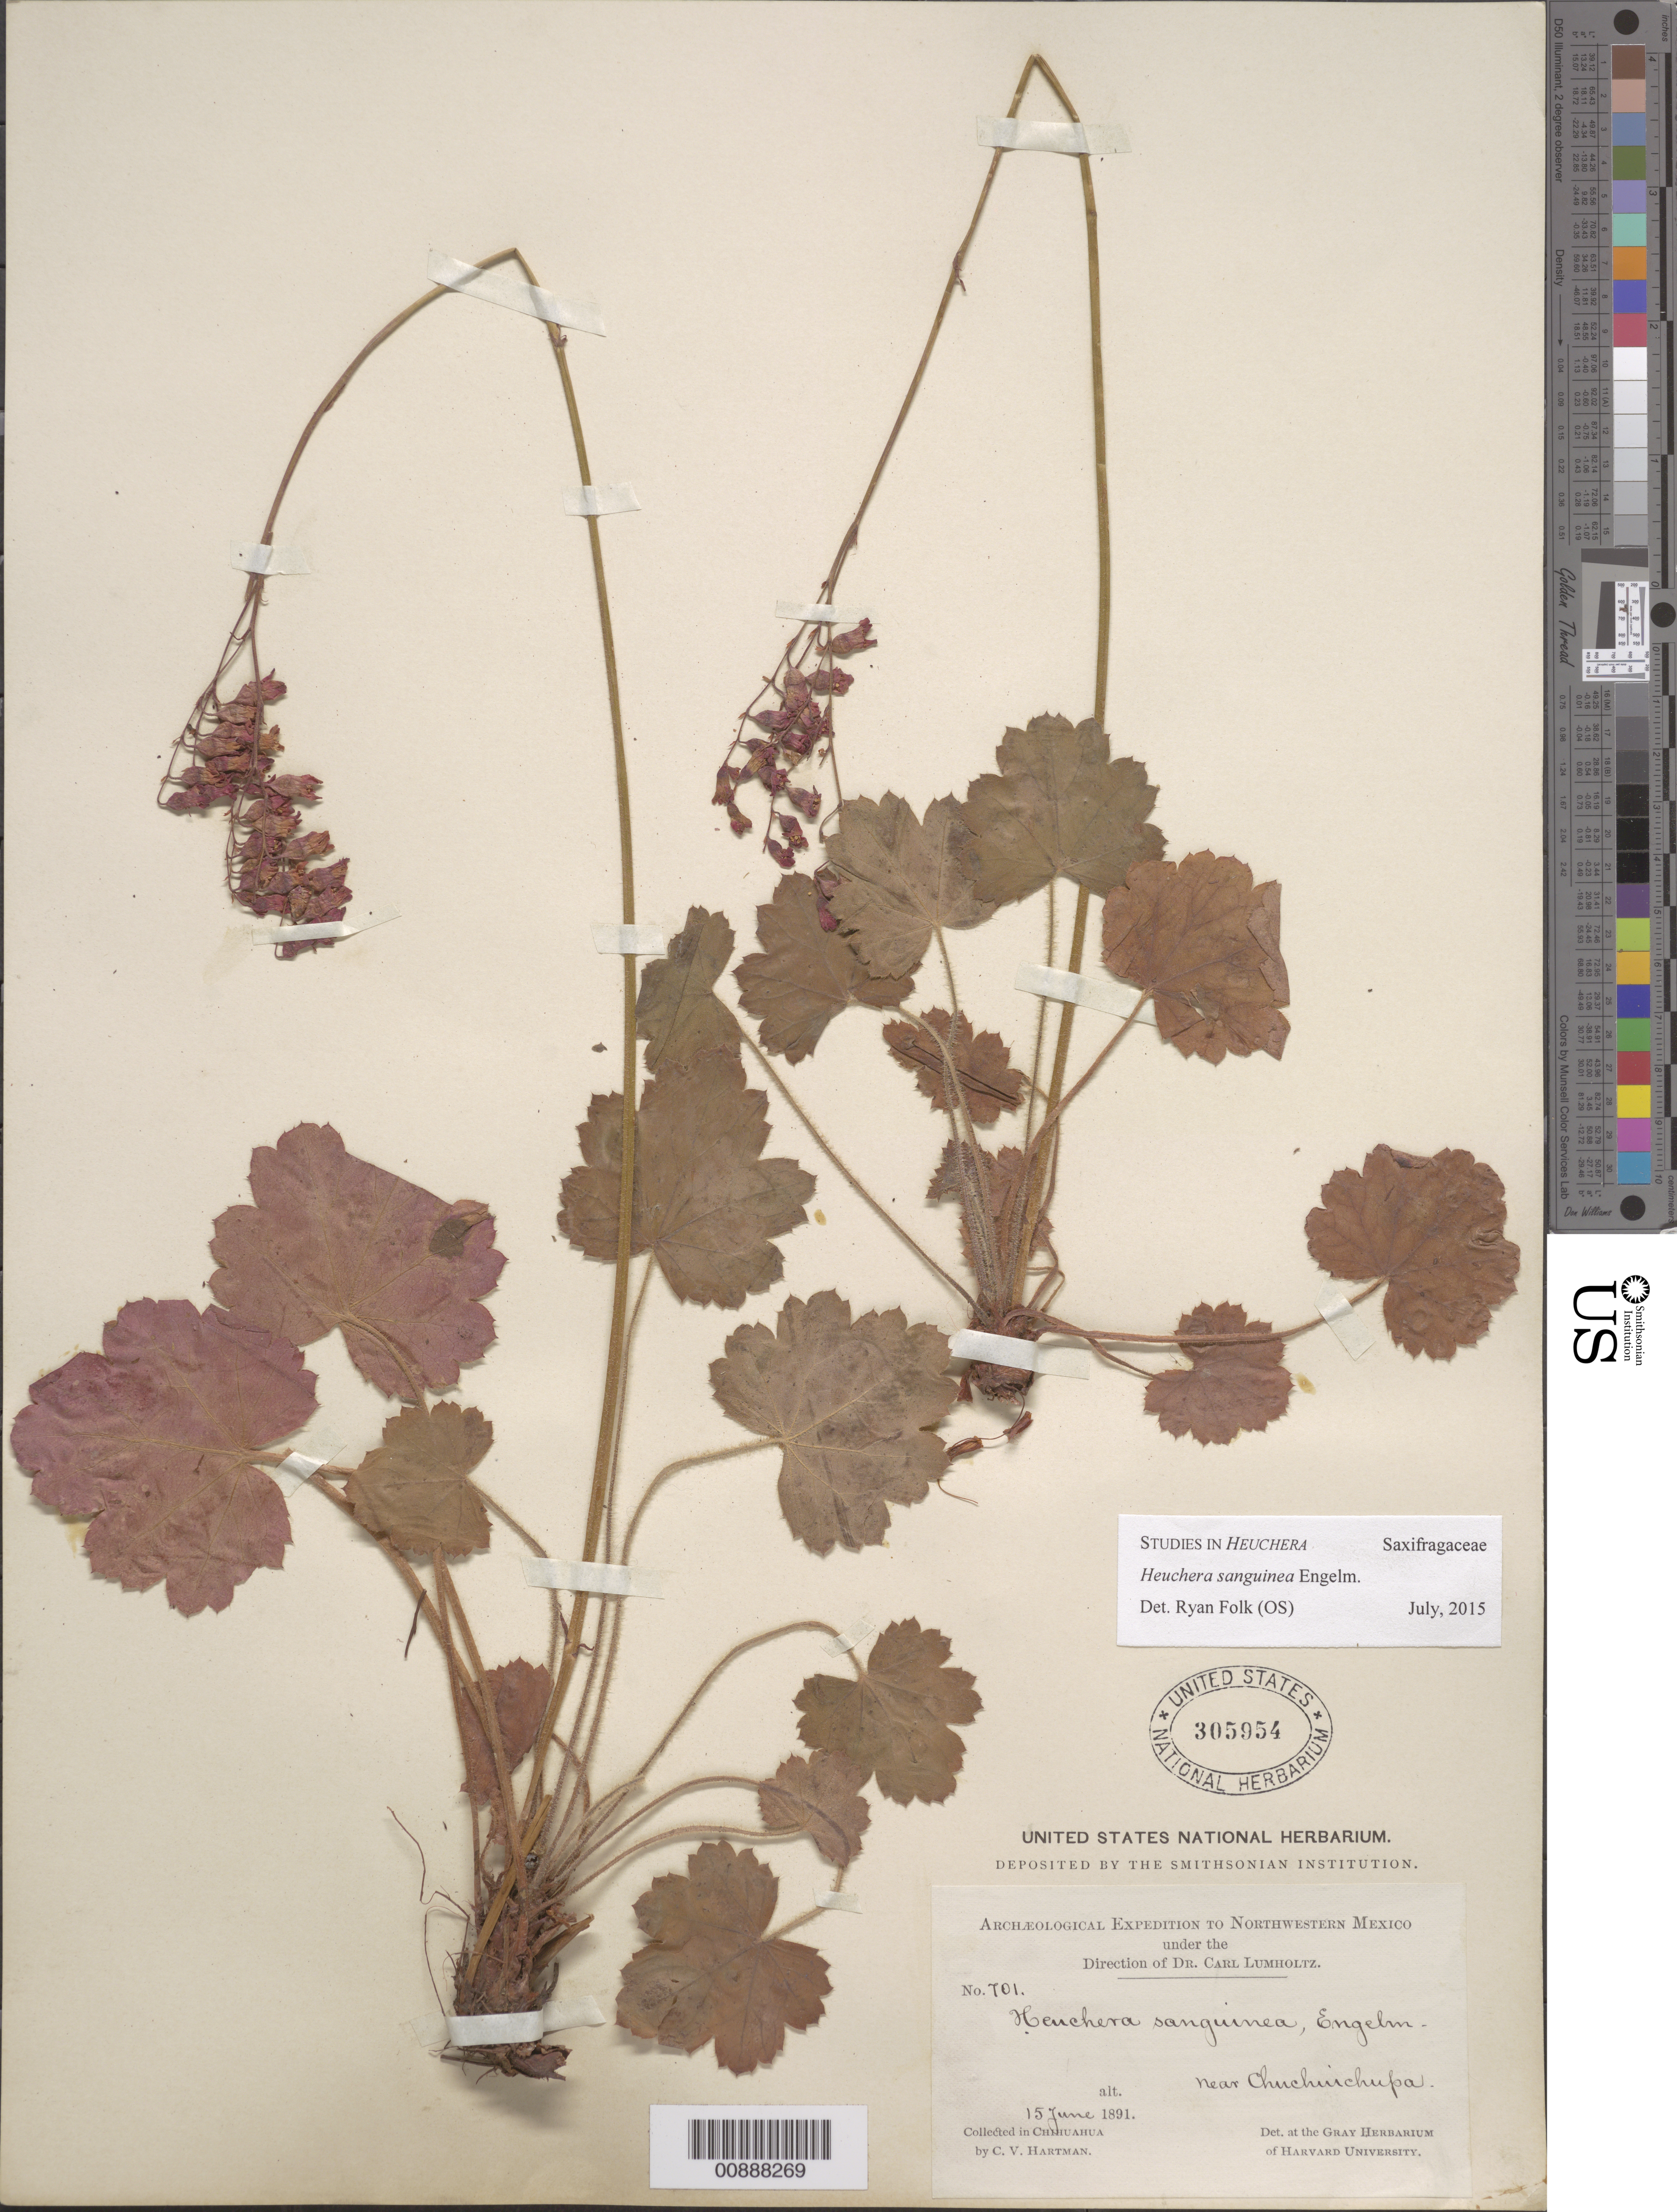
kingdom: Plantae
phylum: Tracheophyta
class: Magnoliopsida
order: Saxifragales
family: Saxifragaceae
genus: Heuchera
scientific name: Heuchera sanguinea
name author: Engelm.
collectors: C. V. Hartman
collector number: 701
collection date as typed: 15 Jun 1891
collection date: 1891-06-15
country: Mexico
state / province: Chihuahua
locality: Near Chuchuichupa, Chihuahua.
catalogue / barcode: US 305954